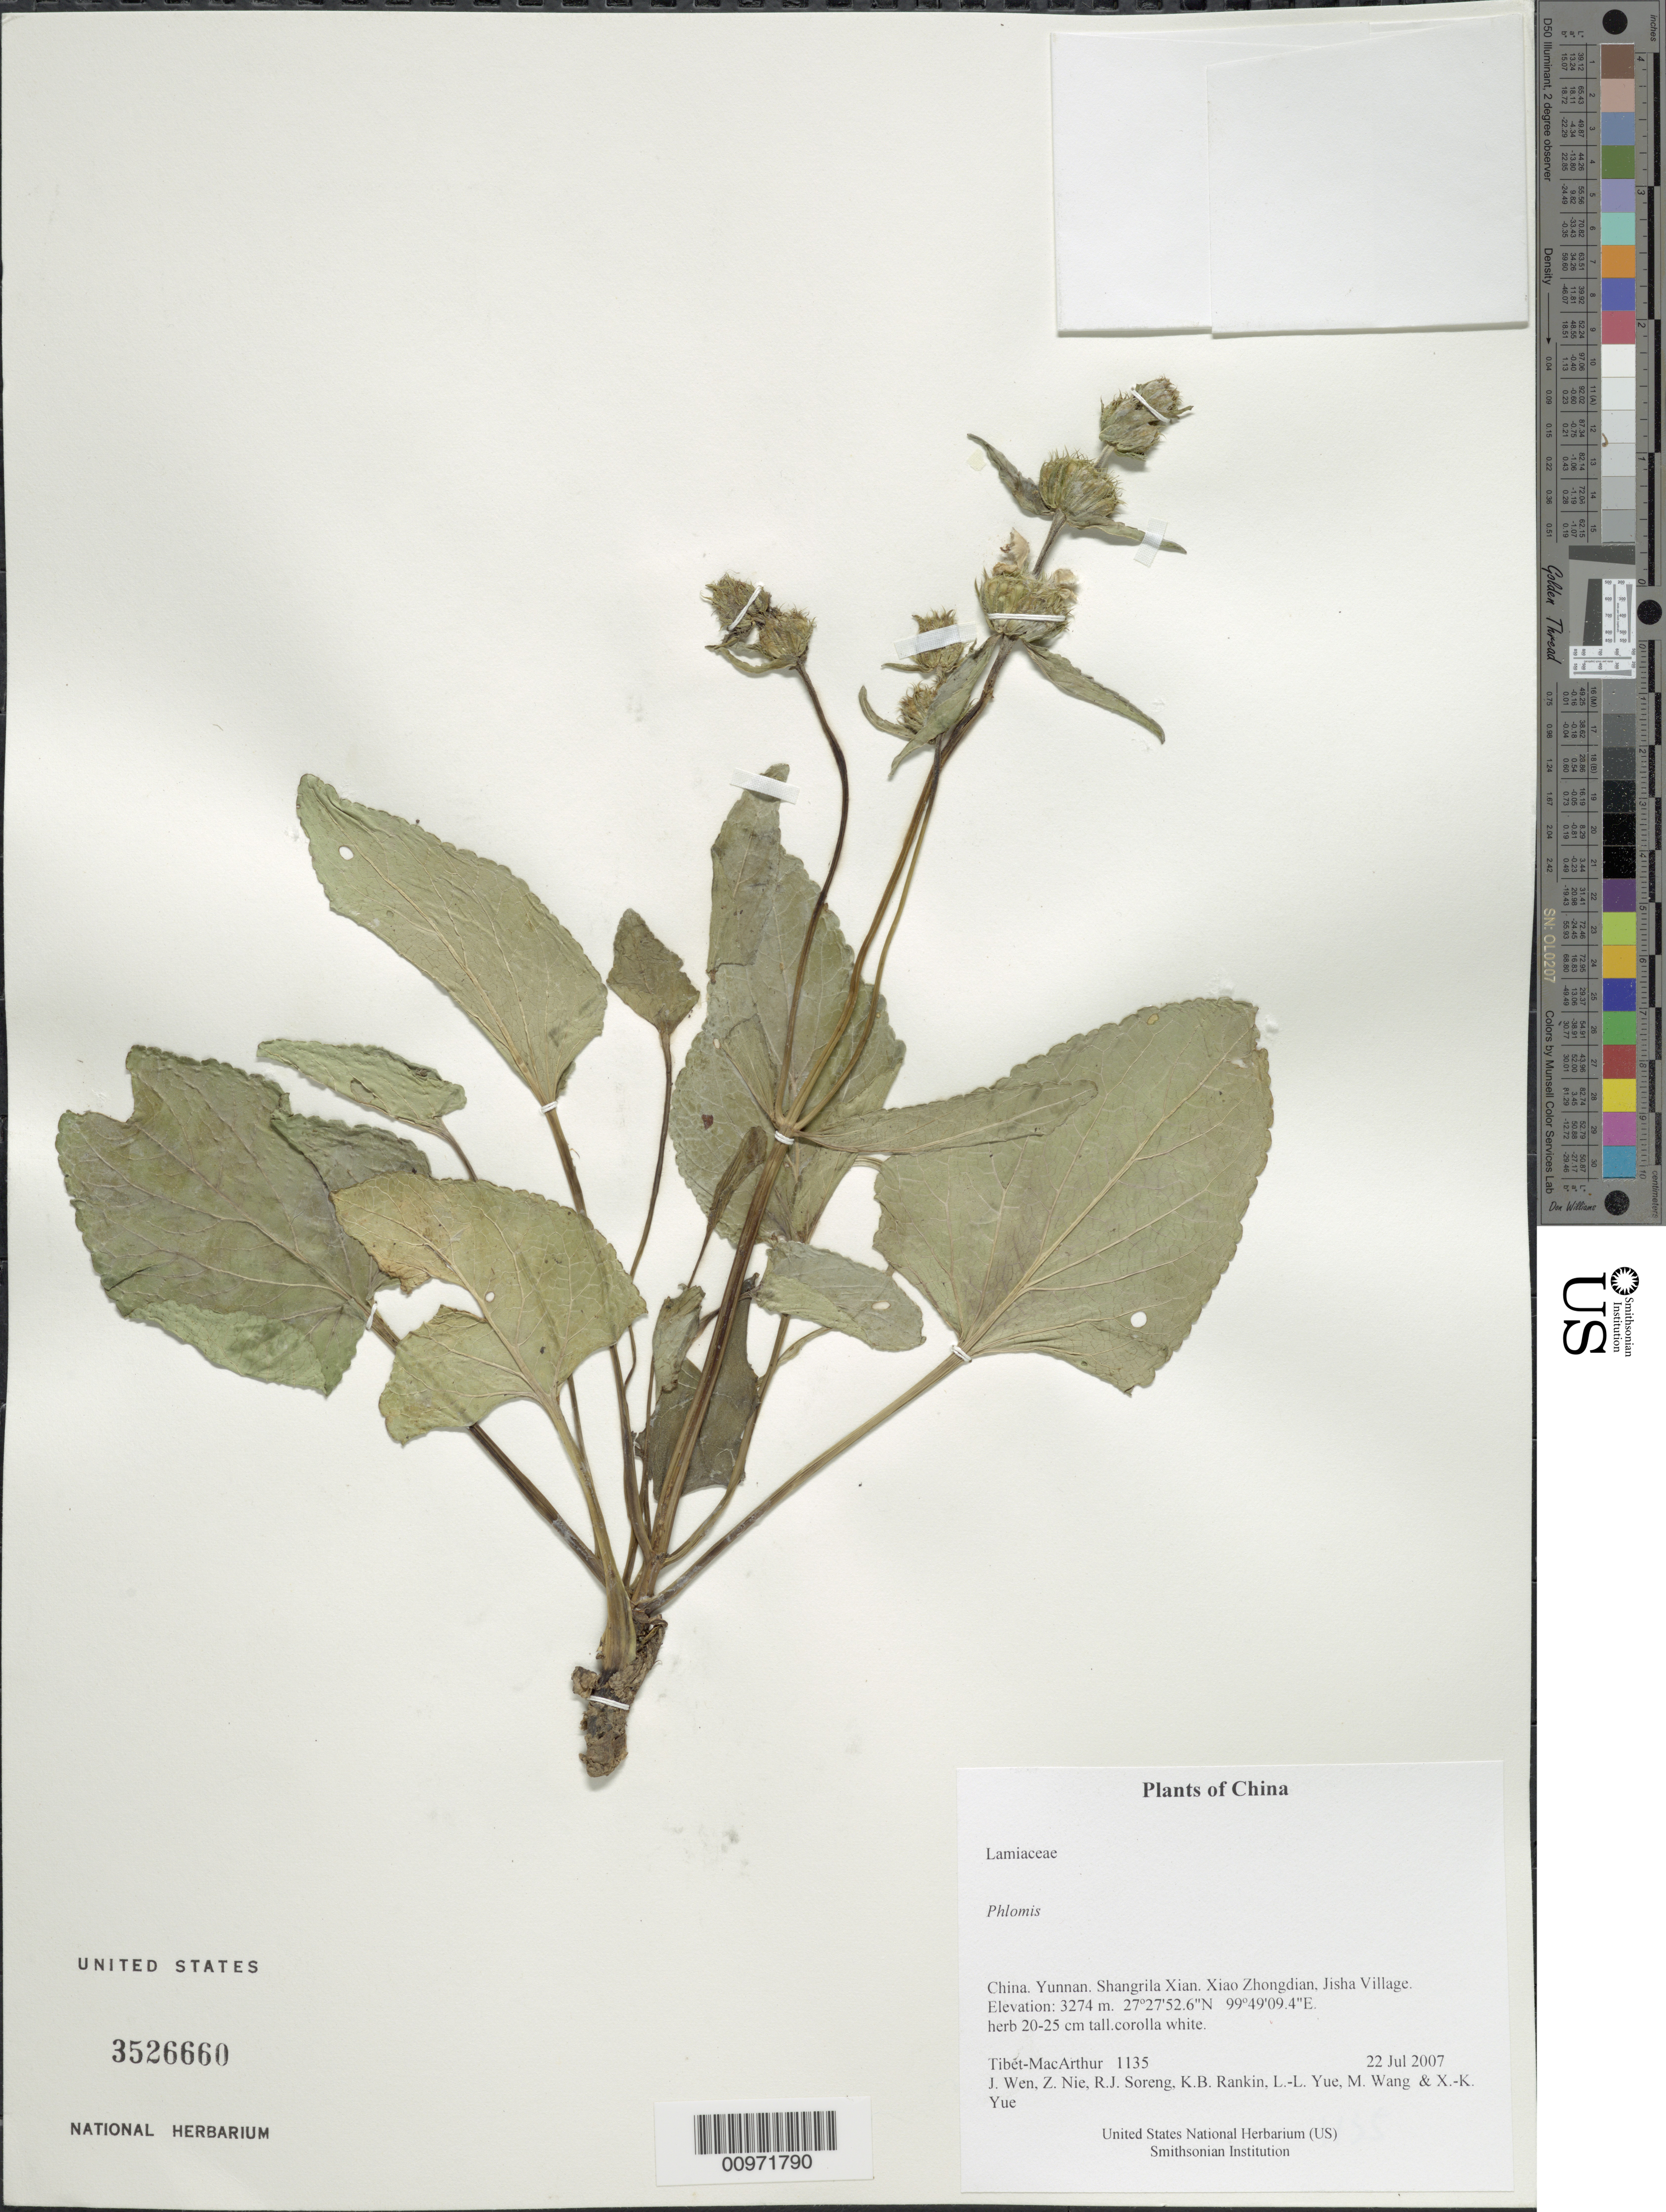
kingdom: Plantae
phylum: Tracheophyta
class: Magnoliopsida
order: Lamiales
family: Lamiaceae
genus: Phlomis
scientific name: Phlomis sp.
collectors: Tibet-MacArthur, J. Wen, Z. Nie, R. J. Soreng, K. Rankin, L. Yue, M. Wang & X. Yue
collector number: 1135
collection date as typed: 22 Jul 2007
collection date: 2007-07-22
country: China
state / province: Yunnan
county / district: Shangrila Xian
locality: Xiao Zhongdian, Jisha Village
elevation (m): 3274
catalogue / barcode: US 3526660